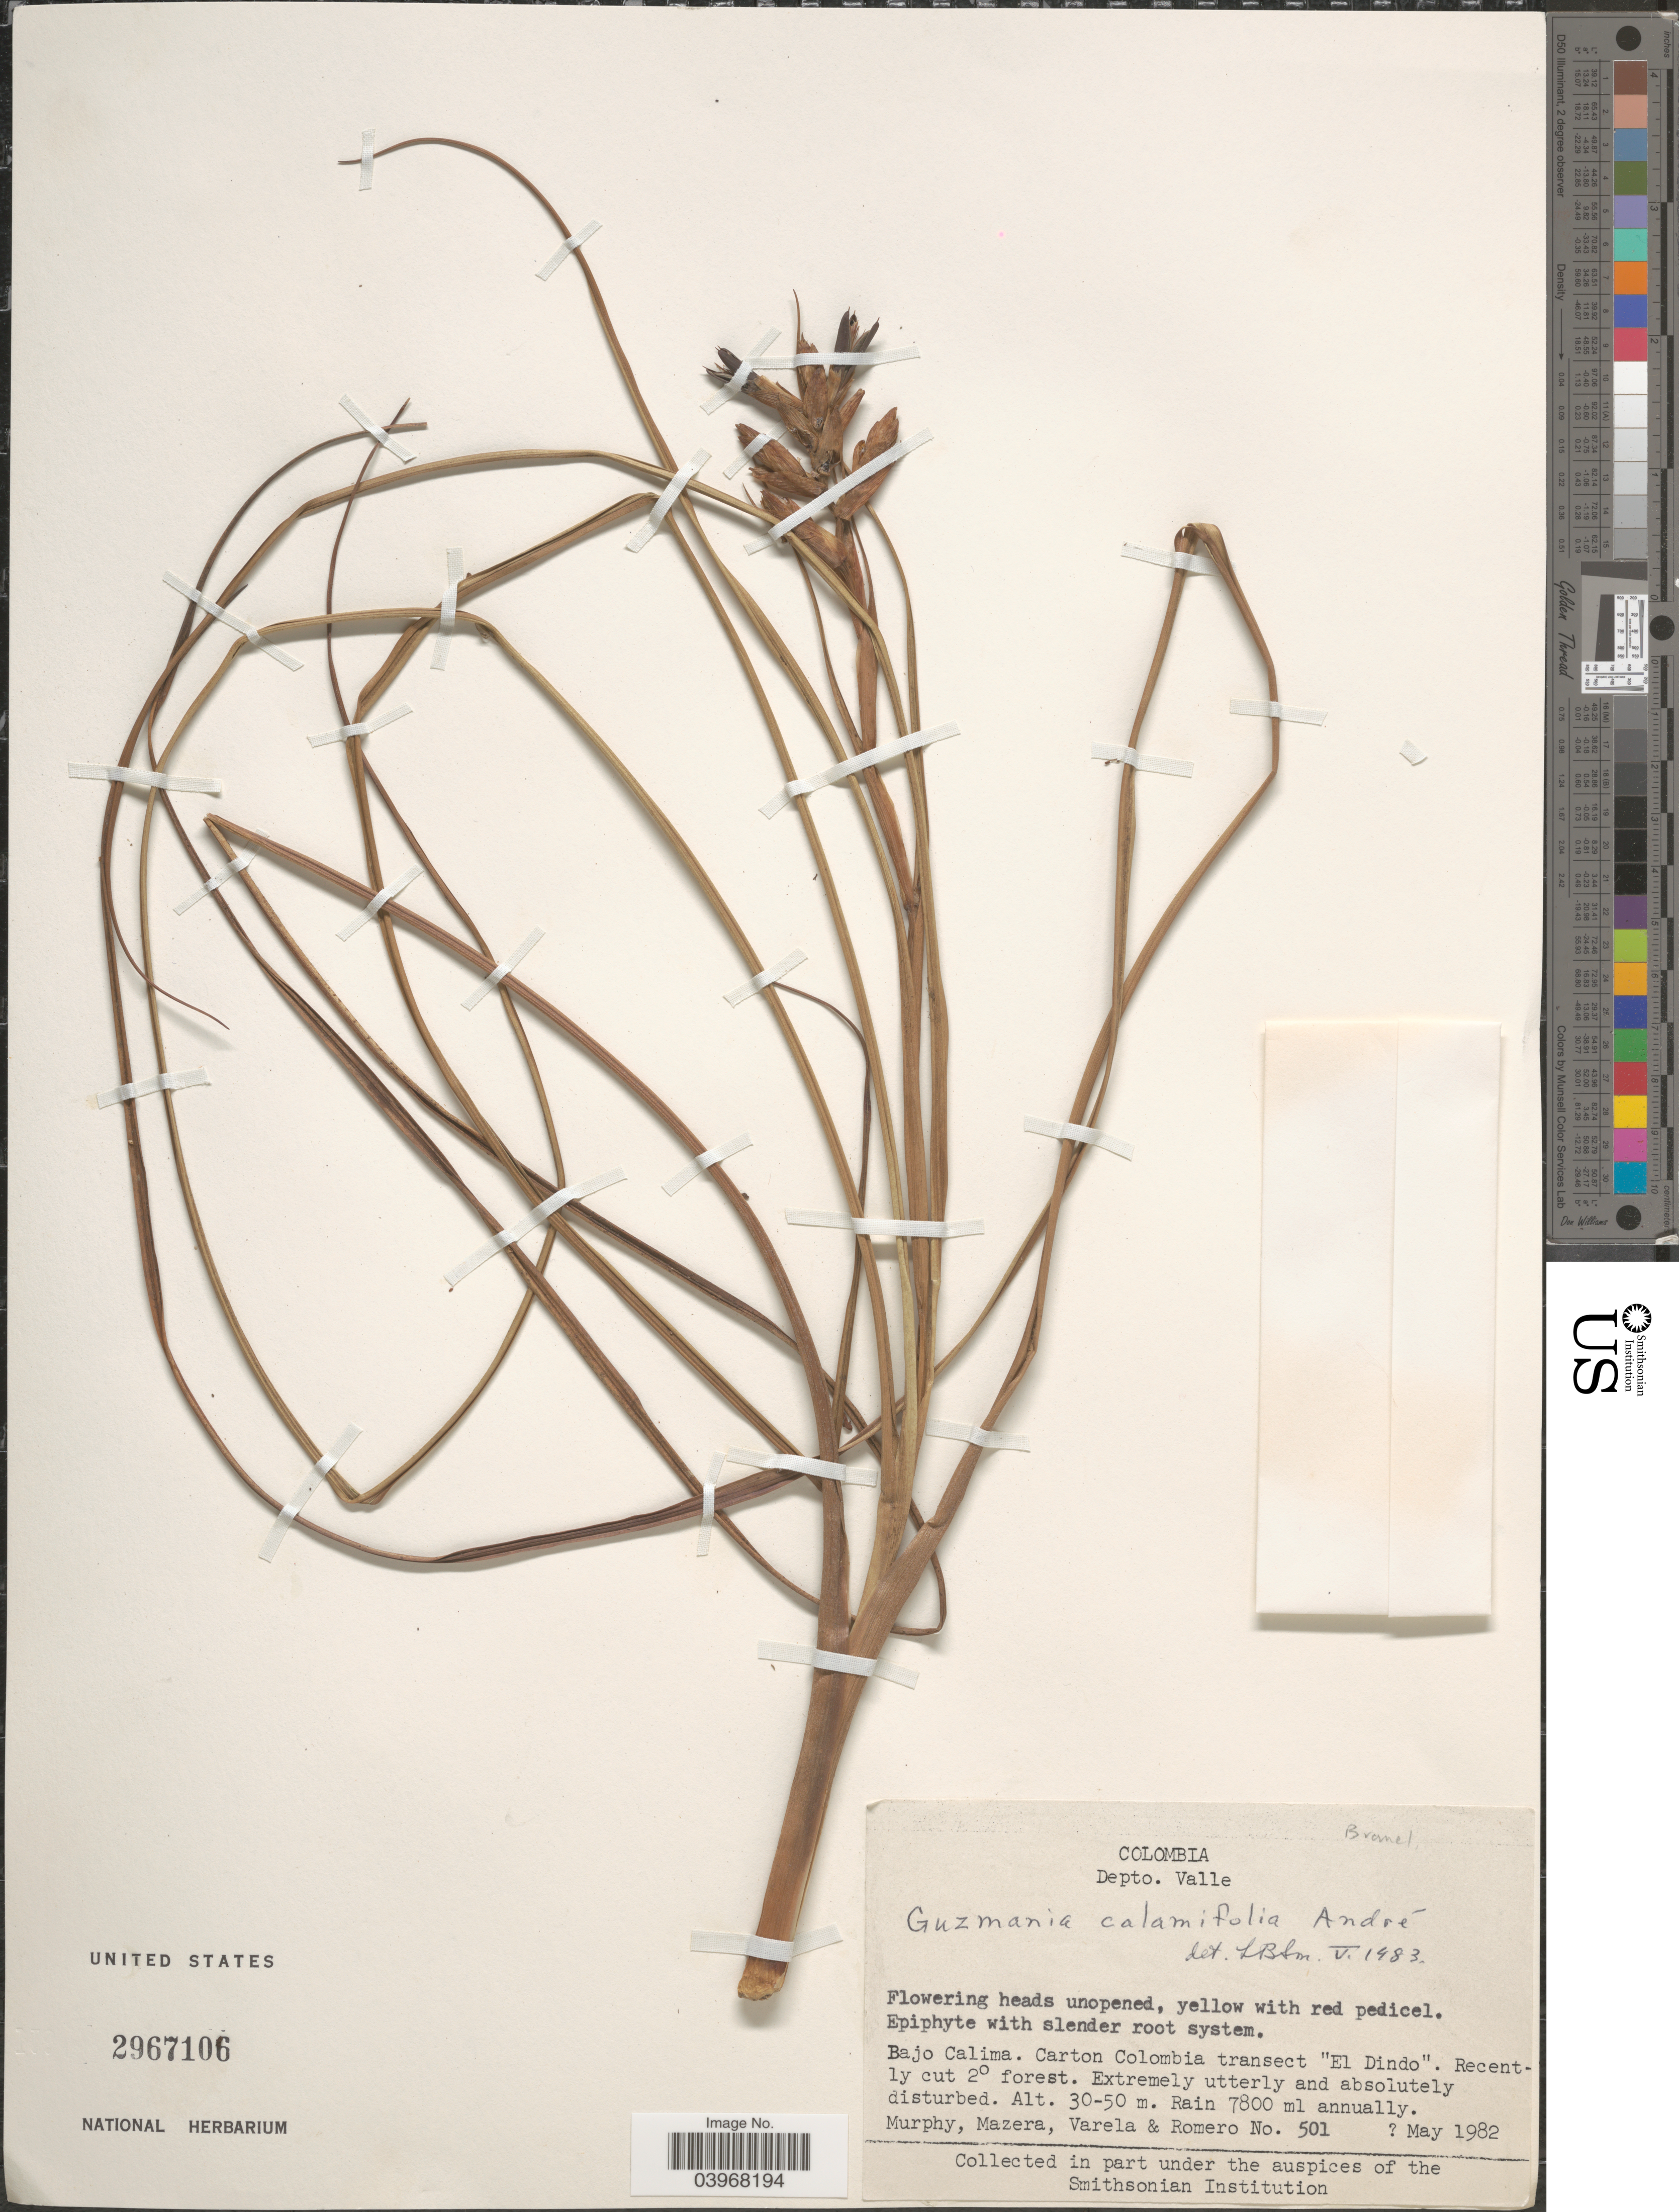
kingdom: Plantae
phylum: Tracheophyta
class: Liliopsida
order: Poales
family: Bromeliaceae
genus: Guzmania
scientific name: Guzmania calamifolia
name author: André ex Mez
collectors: -. Murphy, Mazera, -. Varela & -. Romero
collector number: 501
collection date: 1982-05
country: Colombia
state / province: Valle del Cauca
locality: Depto. Valle. Bajo Calima. Carton Colombia transect "El Dindo".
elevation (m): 30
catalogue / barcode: US 2967106